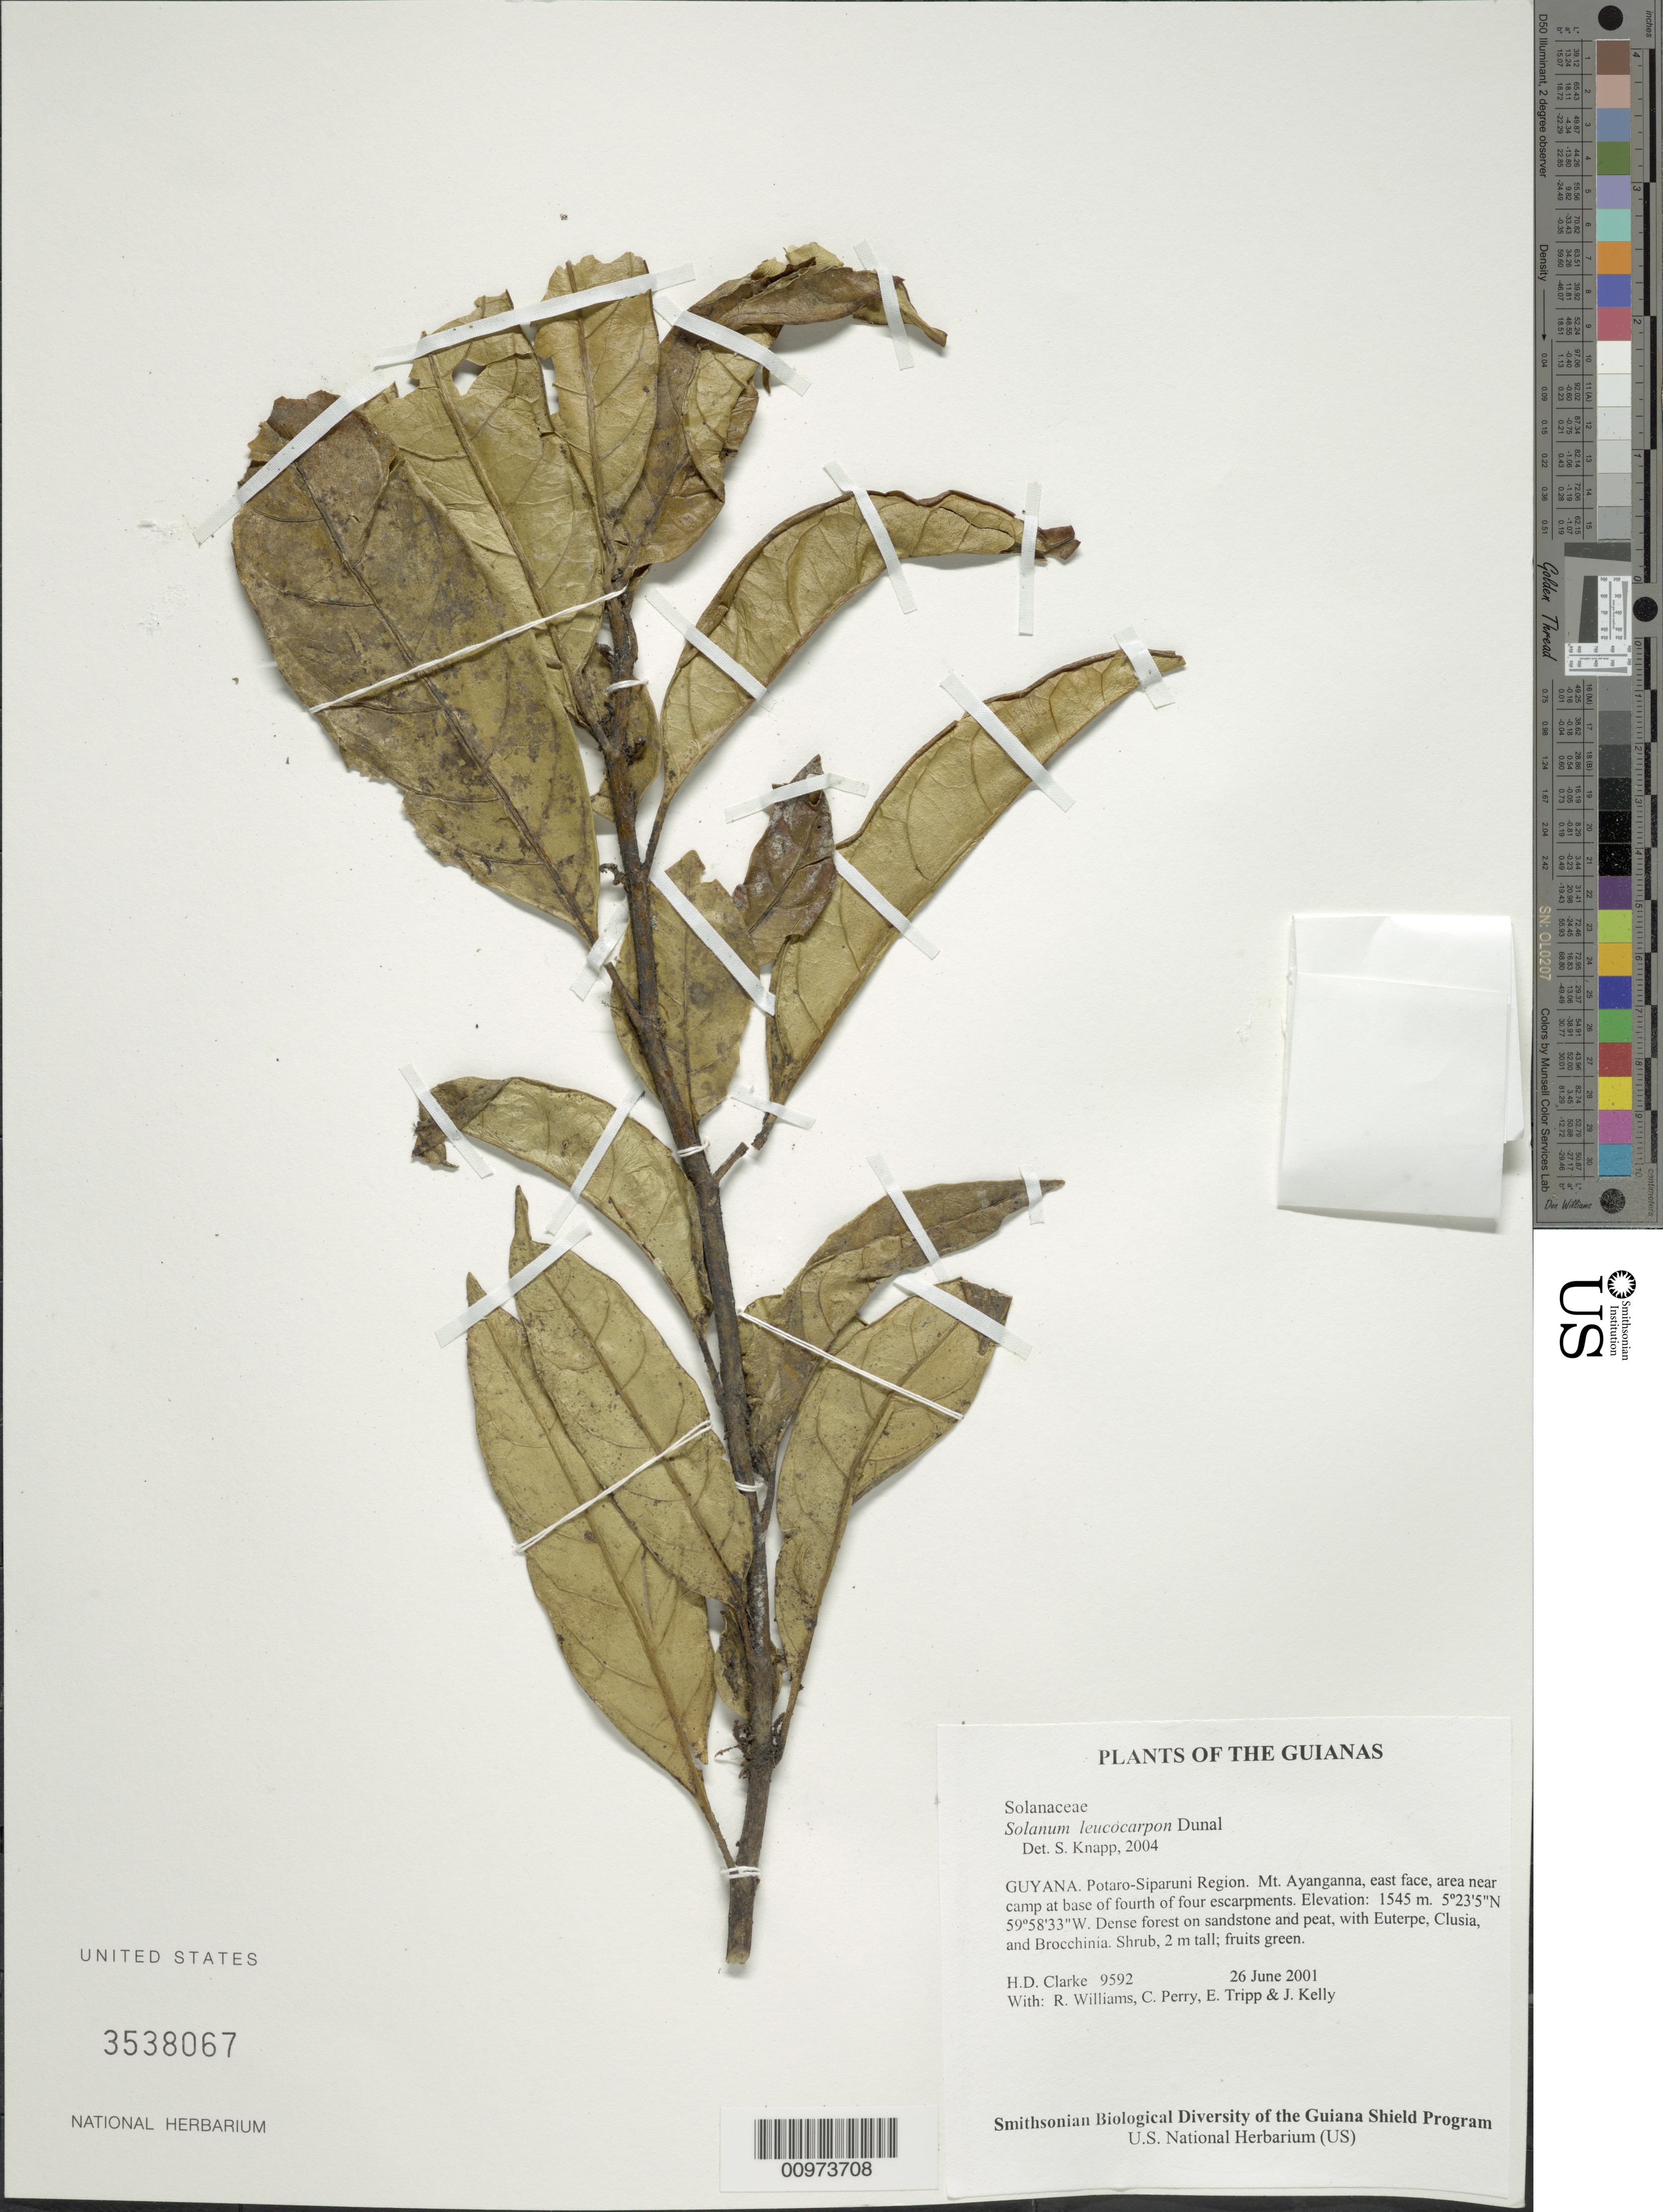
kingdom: Plantae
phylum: Tracheophyta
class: Magnoliopsida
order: Solanales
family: Solanaceae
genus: Solanum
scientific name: Solanum leucocarpon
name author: Dunal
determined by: Knapp, S. D.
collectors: H. D. Clarke, R. Williams, C. Perry, E. Tripp & J. Kelly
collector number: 9592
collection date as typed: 26 June 2001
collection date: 2001-06-26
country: Guyana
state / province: Potaro-Siparuni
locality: Mt. Ayanganna, east face, area near camp at base of fourth of four escarpments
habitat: Dense forest on sandstone and peat, with Euterpe, Clusia, and Brocchinia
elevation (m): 1545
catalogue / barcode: US 3538067